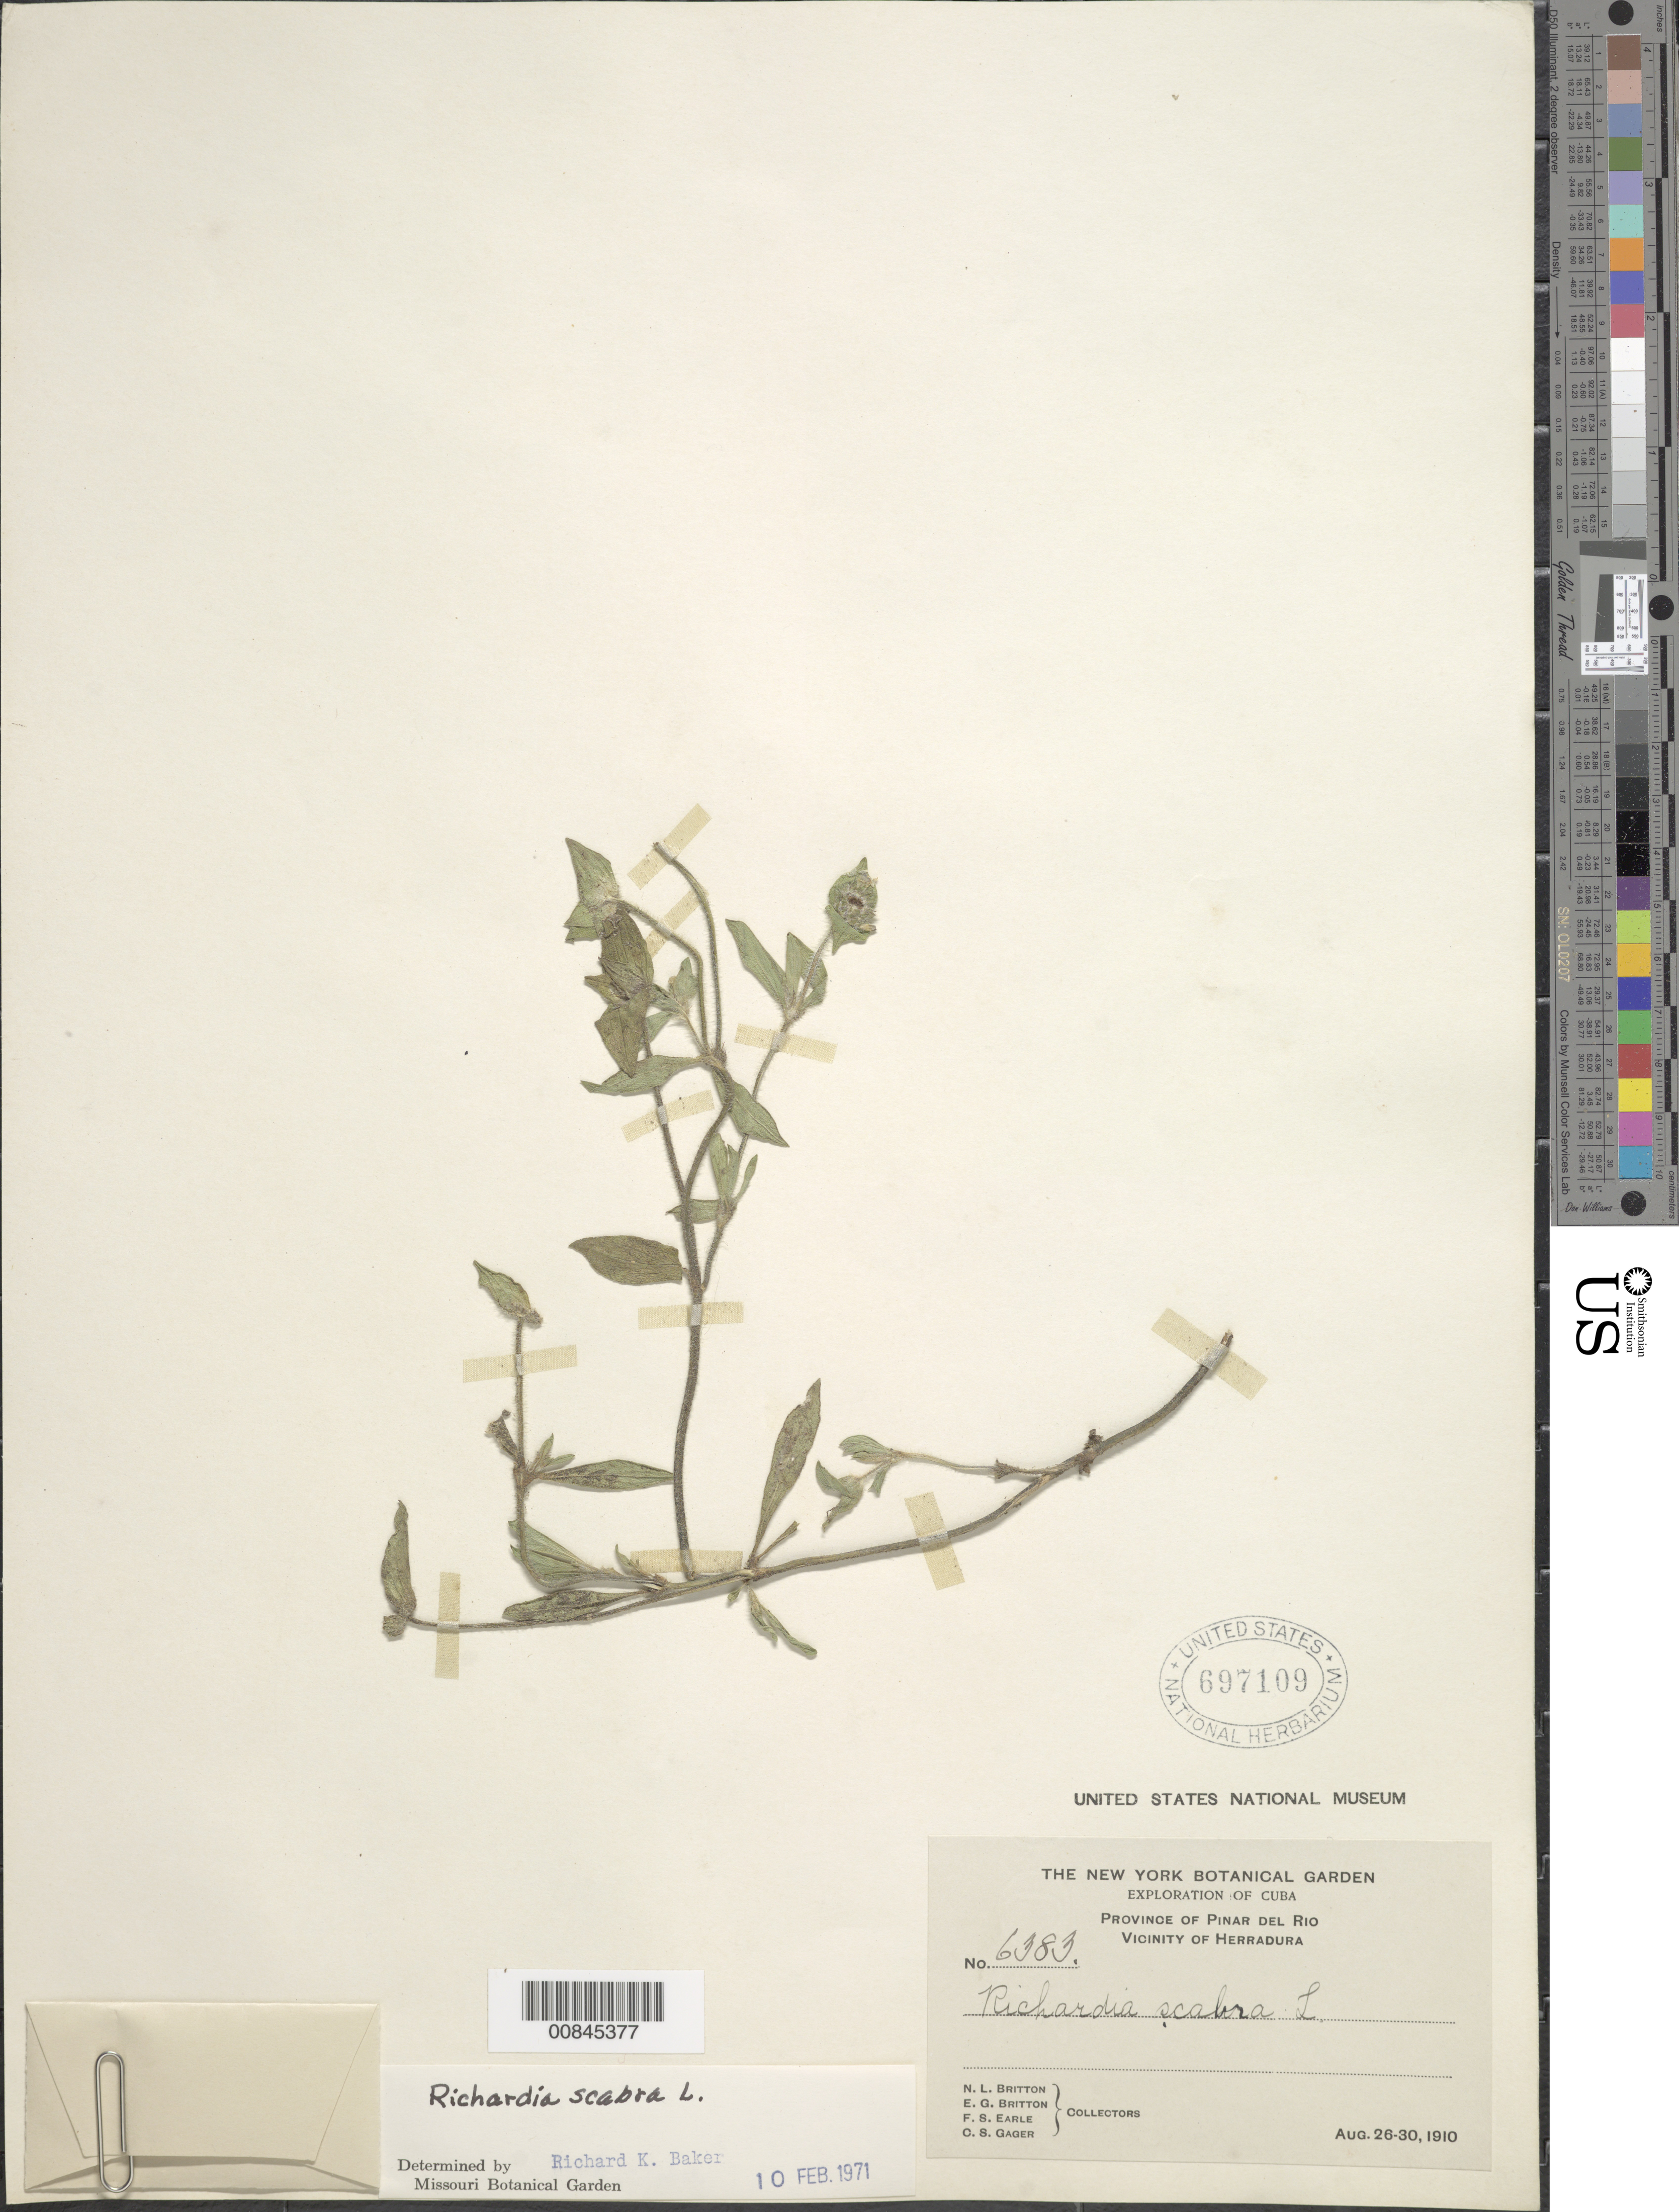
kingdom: Plantae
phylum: Tracheophyta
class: Magnoliopsida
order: Gentianales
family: Rubiaceae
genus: Richardia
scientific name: Richardia scabra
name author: L.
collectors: N. Britton, E. G. Britton, F. S. Earle & C. Gager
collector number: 6383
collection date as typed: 26 Aug 1910 to 30 Aug 1910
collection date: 1910-08-26/1910-08-30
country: Cuba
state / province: Pinar del Río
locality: Vicinity of Herradura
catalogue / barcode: US 697109